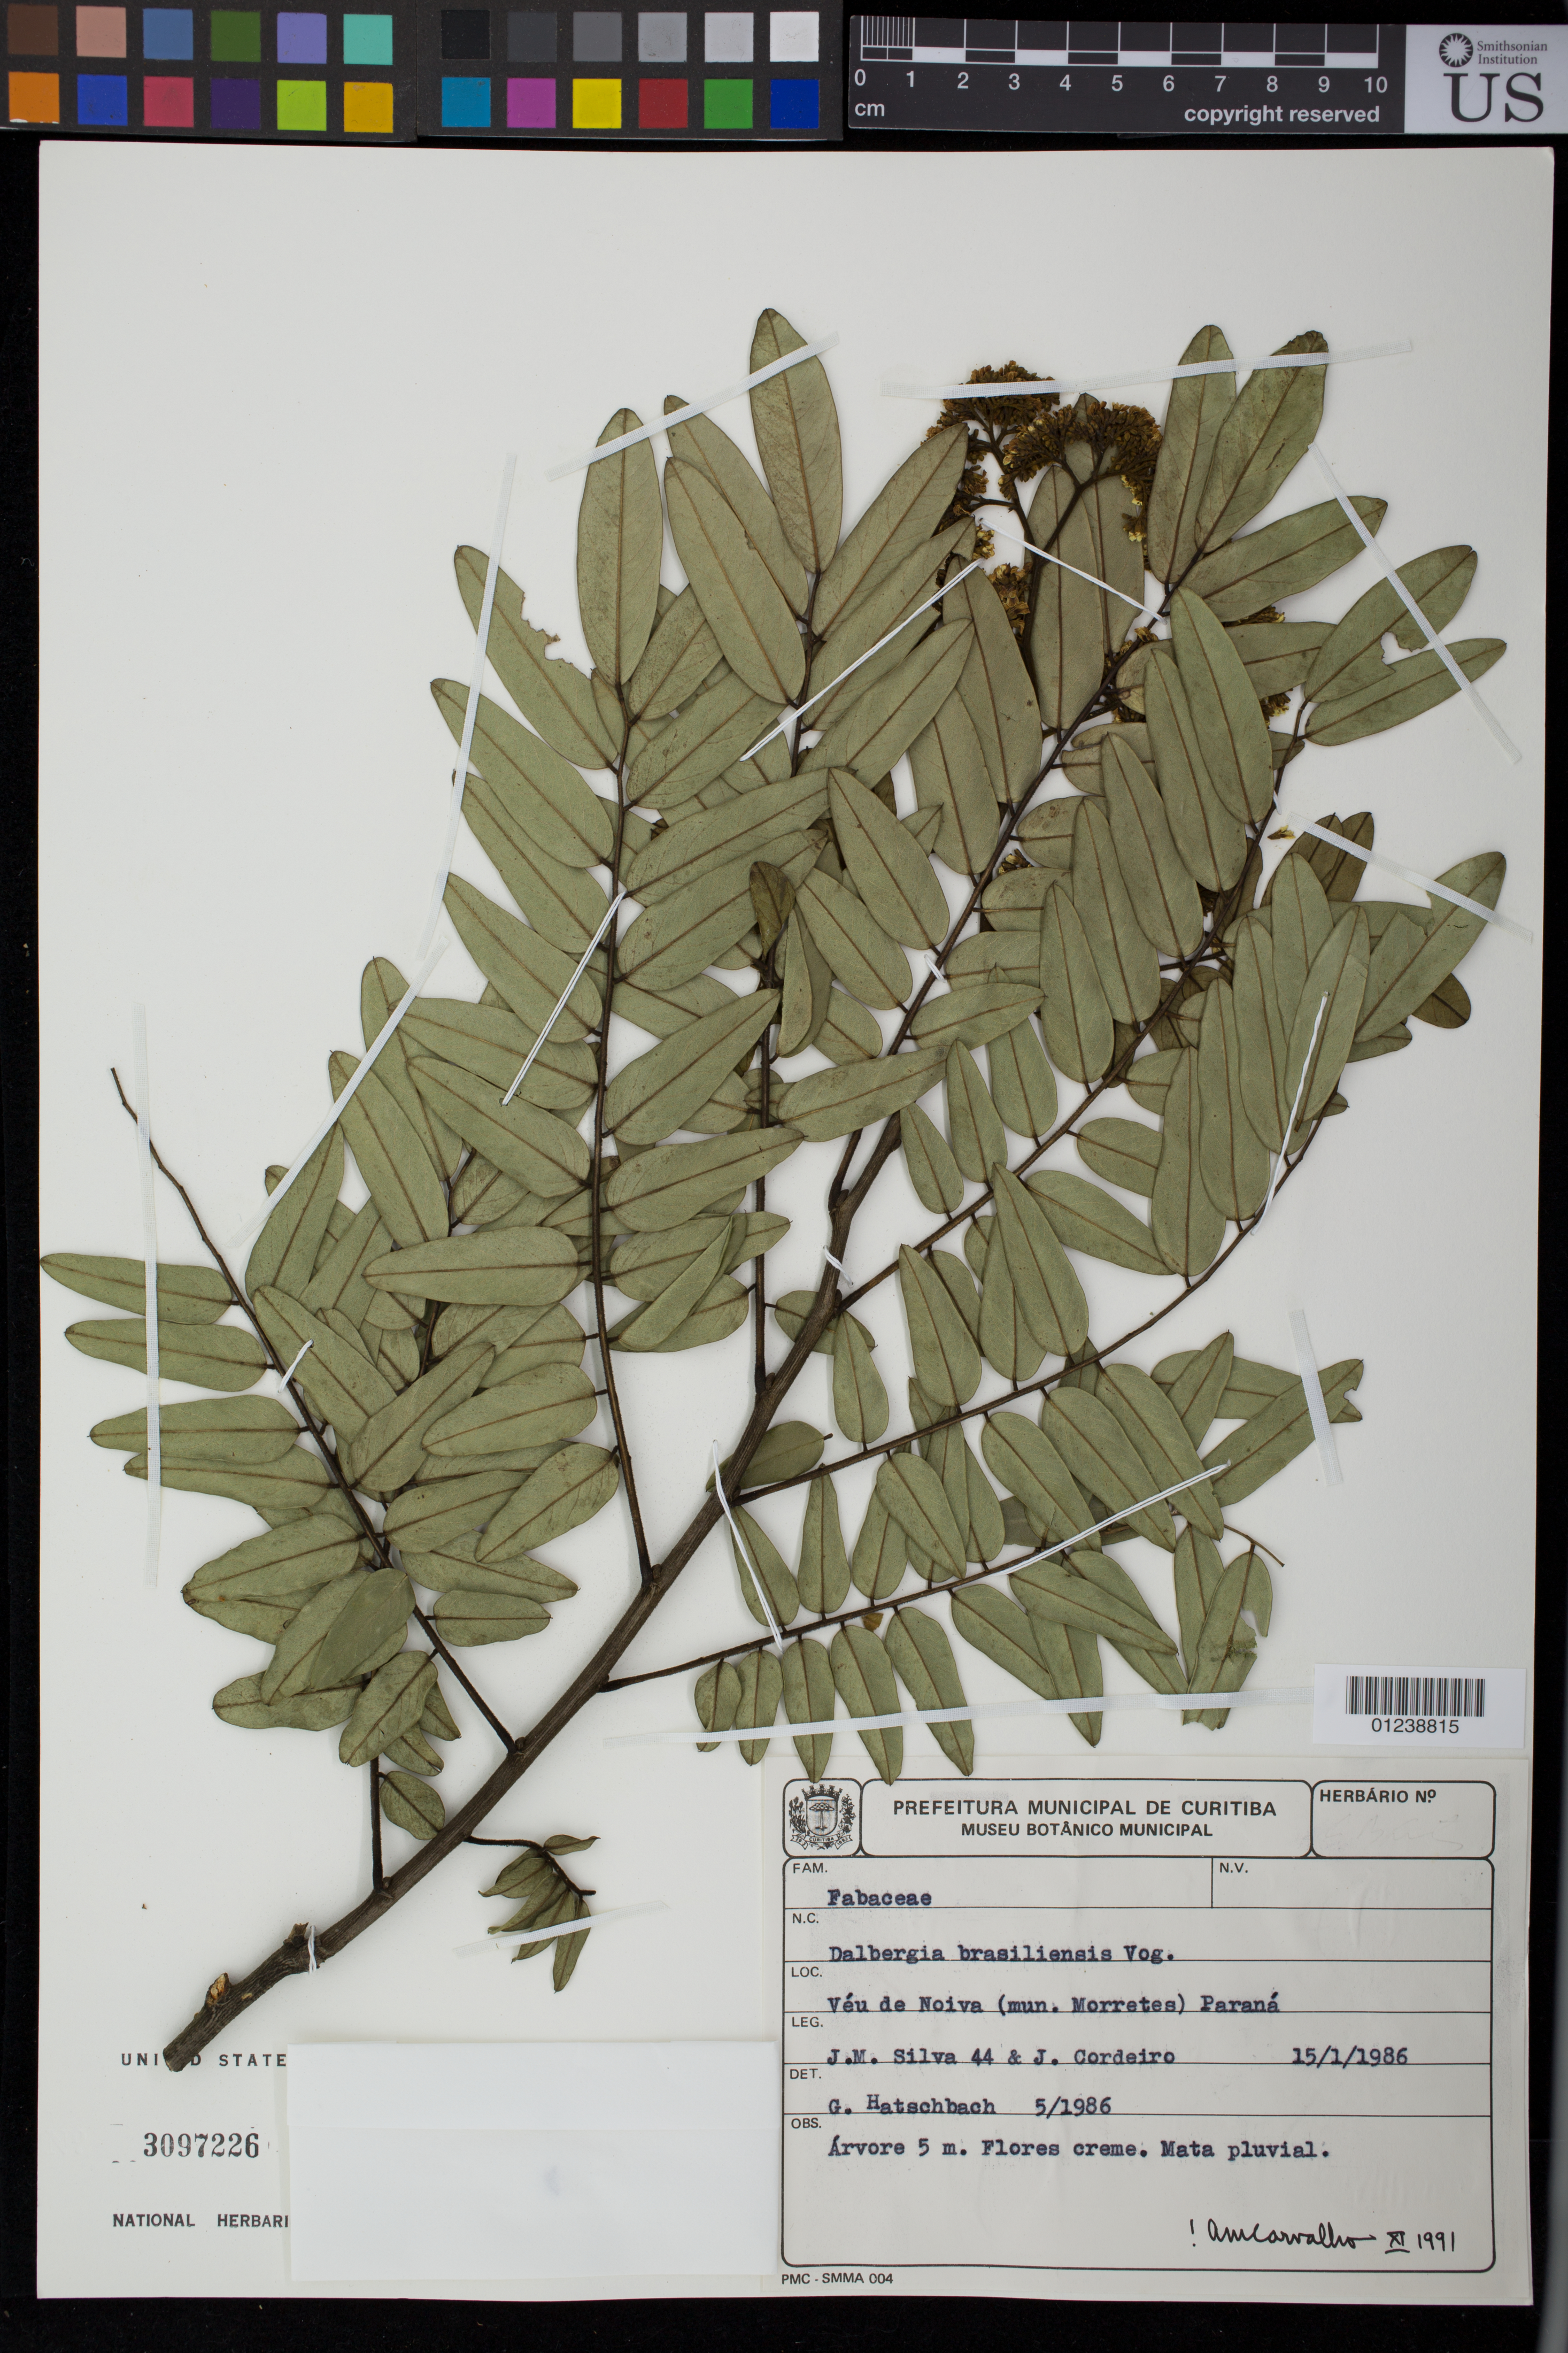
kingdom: Plantae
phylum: Tracheophyta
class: Magnoliopsida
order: Fabales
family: Fabaceae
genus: Dalbergia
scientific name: Dalbergia brasiliensis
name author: Vogel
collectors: J. M. Silva & J. Cordeiro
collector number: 44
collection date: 1986-01-15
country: Brazil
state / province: Paraná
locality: Veu de Noiva (mun. Morretes)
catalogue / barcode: US 3097226